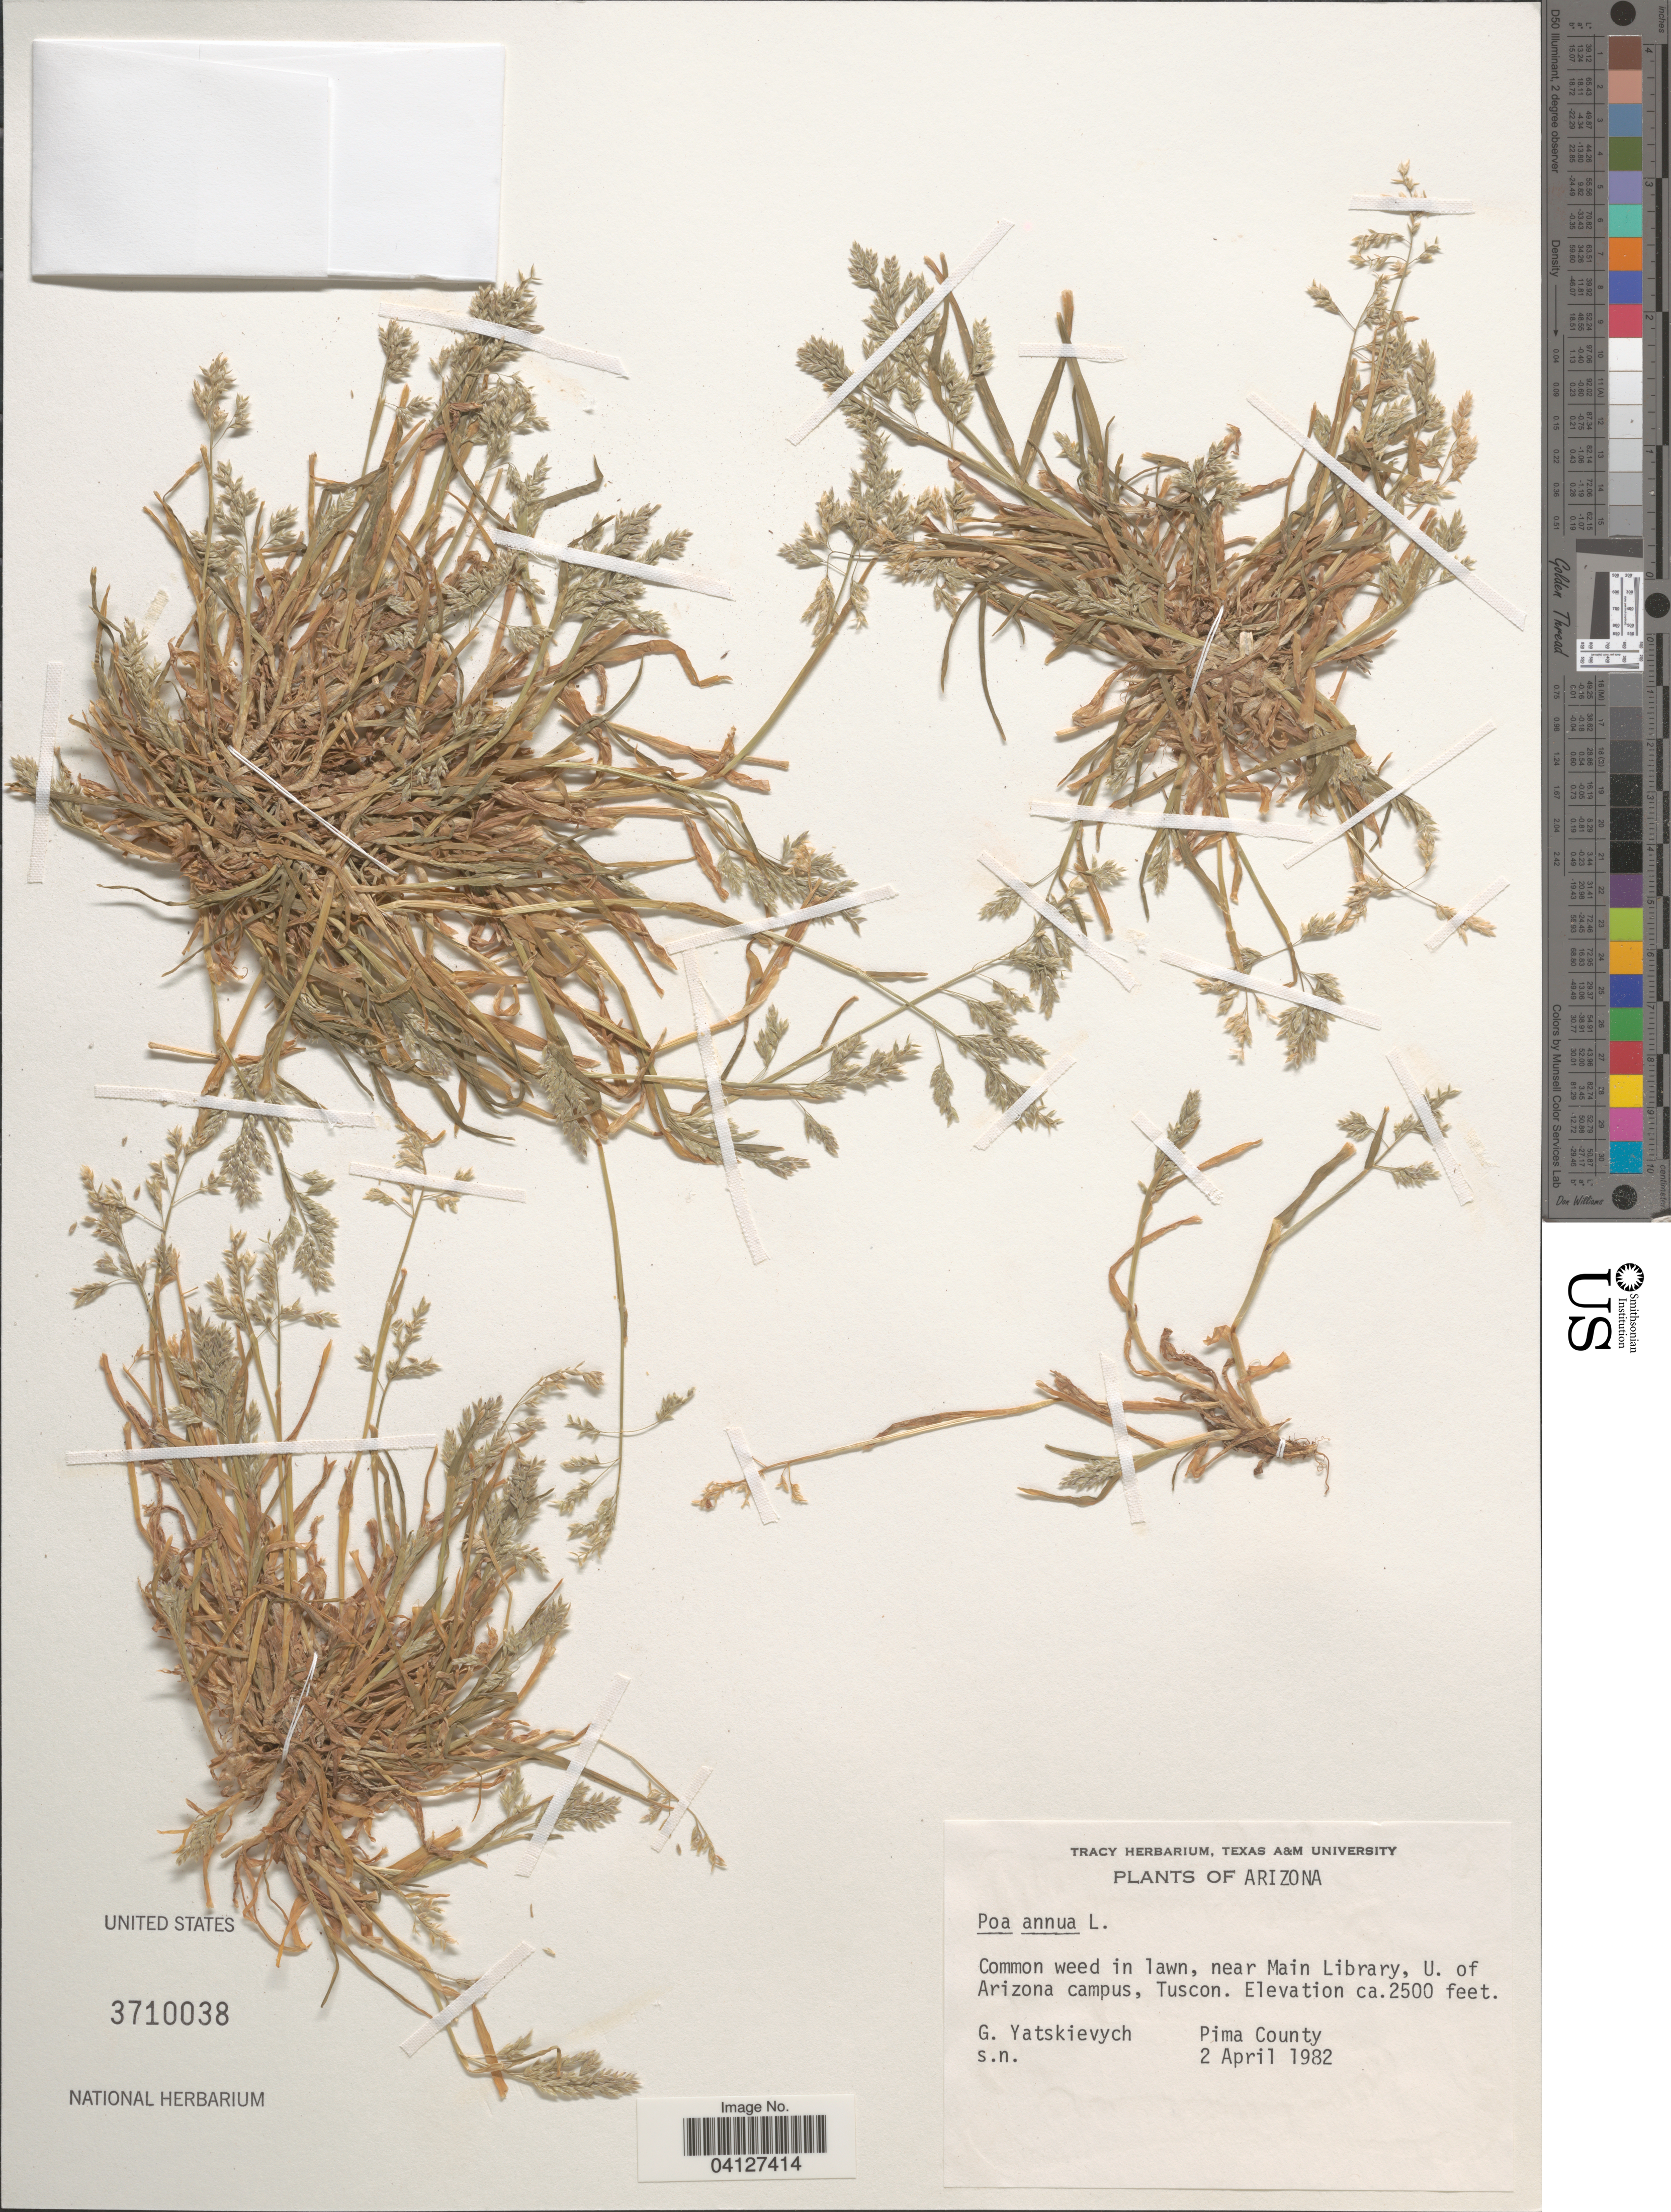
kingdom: Plantae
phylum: Tracheophyta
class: Liliopsida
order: Poales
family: Poaceae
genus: Poa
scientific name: Poa annua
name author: L.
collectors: G. Yatskievych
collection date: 1982-04-02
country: United States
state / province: Arizona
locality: Near Main Library, U. of Arizona campus, Tucson. Pima County.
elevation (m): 762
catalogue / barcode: US 3710038